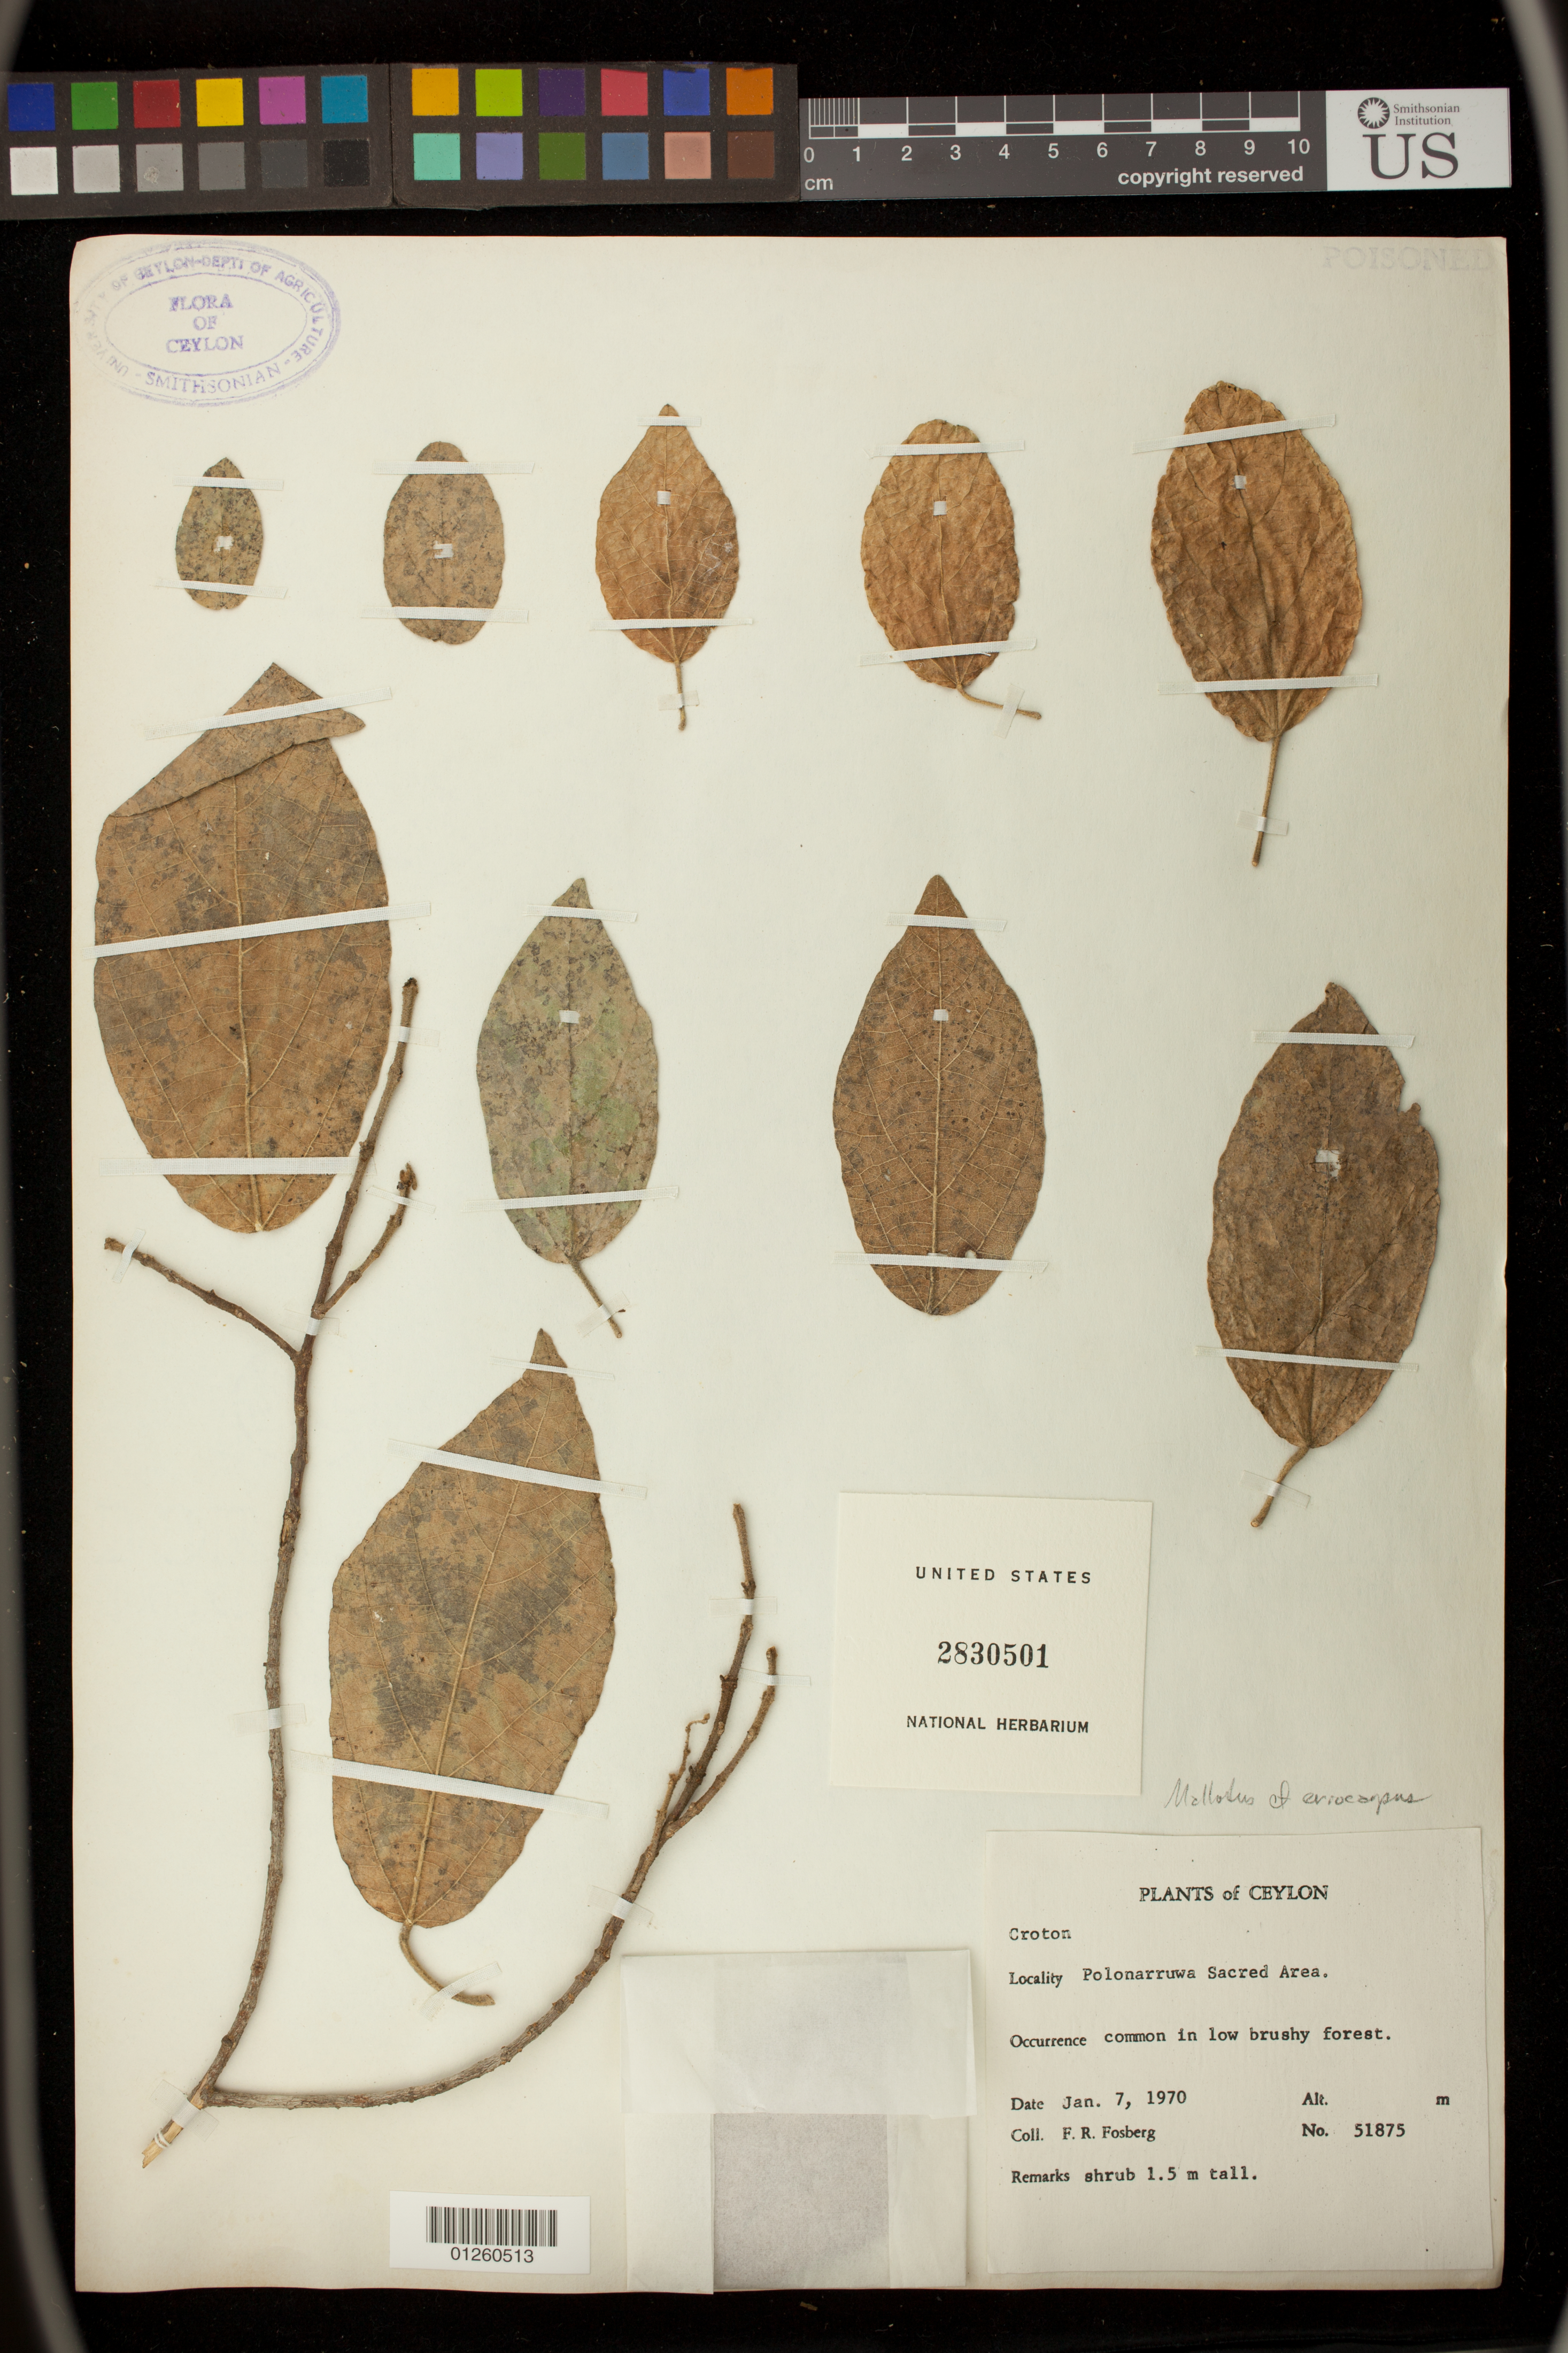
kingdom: Plantae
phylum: Tracheophyta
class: Magnoliopsida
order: Malpighiales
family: Euphorbiaceae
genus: Mallotus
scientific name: Mallotus sp.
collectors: F. R. Fosberg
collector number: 51875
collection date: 1970-01-07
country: Sri Lanka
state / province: North Central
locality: Polonarruwa Sacred Area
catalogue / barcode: US 2830501